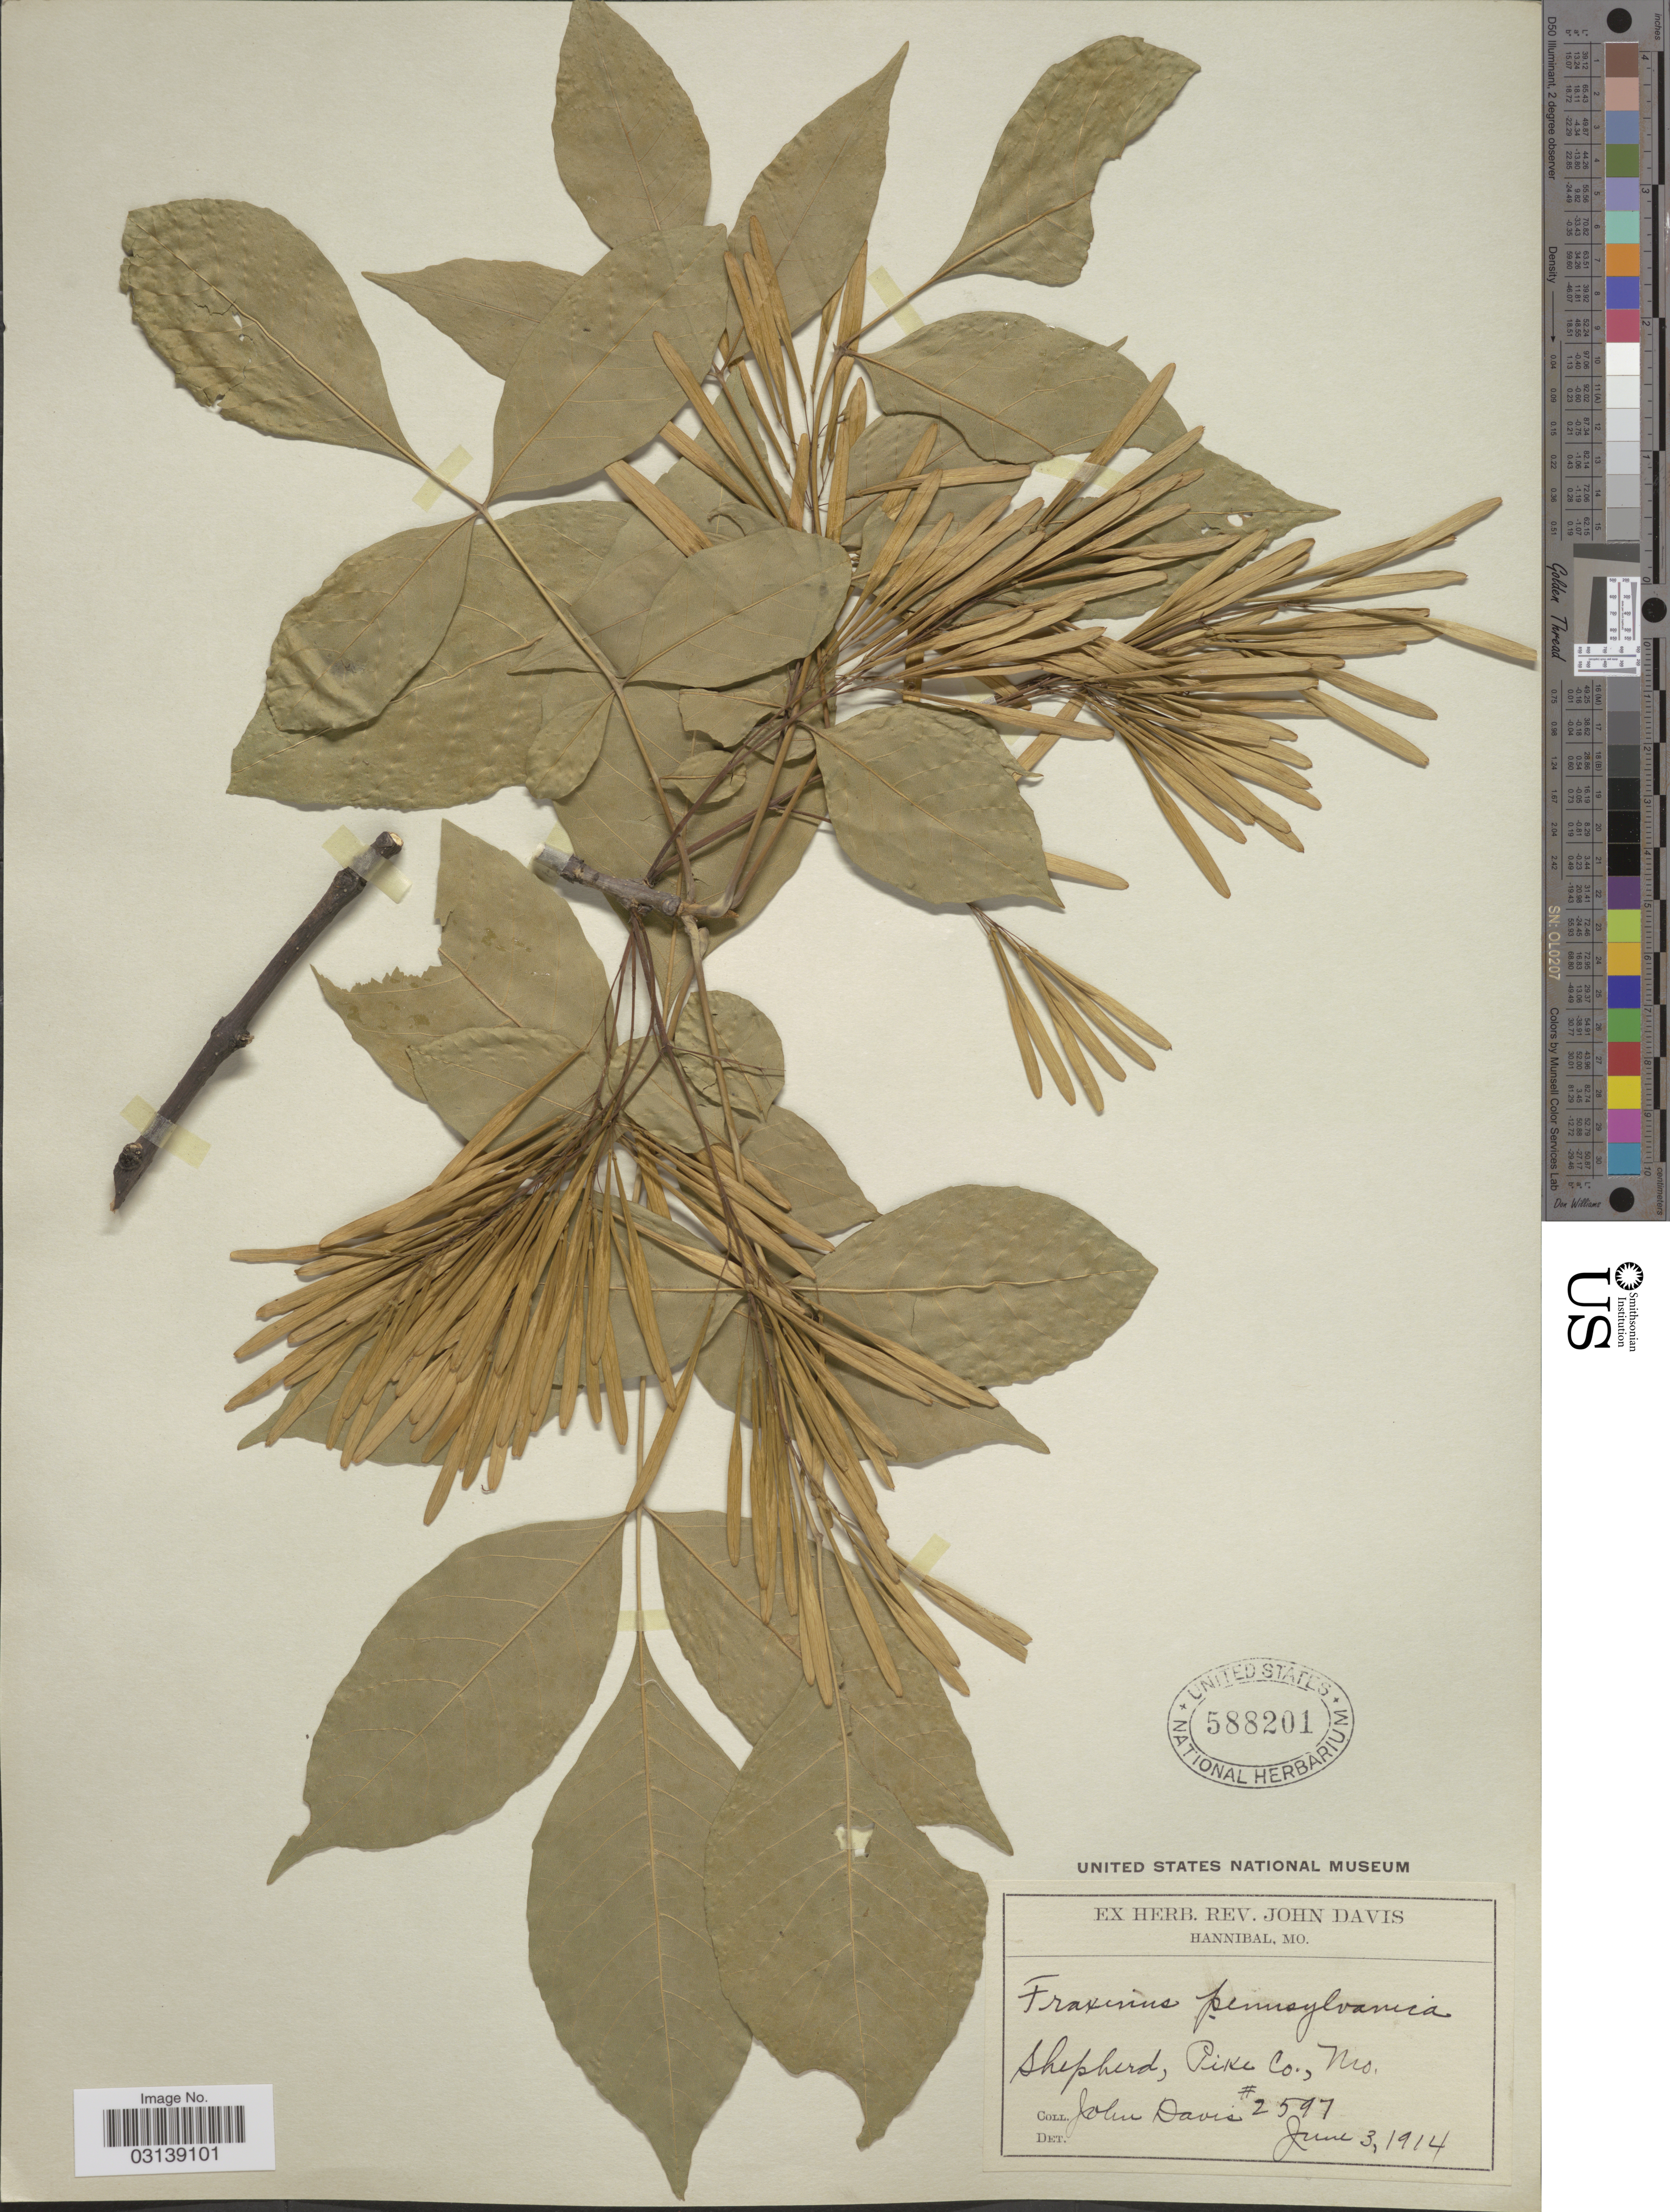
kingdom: Plantae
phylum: Tracheophyta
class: Magnoliopsida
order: Lamiales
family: Oleaceae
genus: Fraxinus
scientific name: Fraxinus pennsylvanica var. lanceolata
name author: Sarg.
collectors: J. Davis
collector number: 2597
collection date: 1914-06-03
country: United States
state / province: Missouri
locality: Shepherd, Pike Co.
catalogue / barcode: US 588201